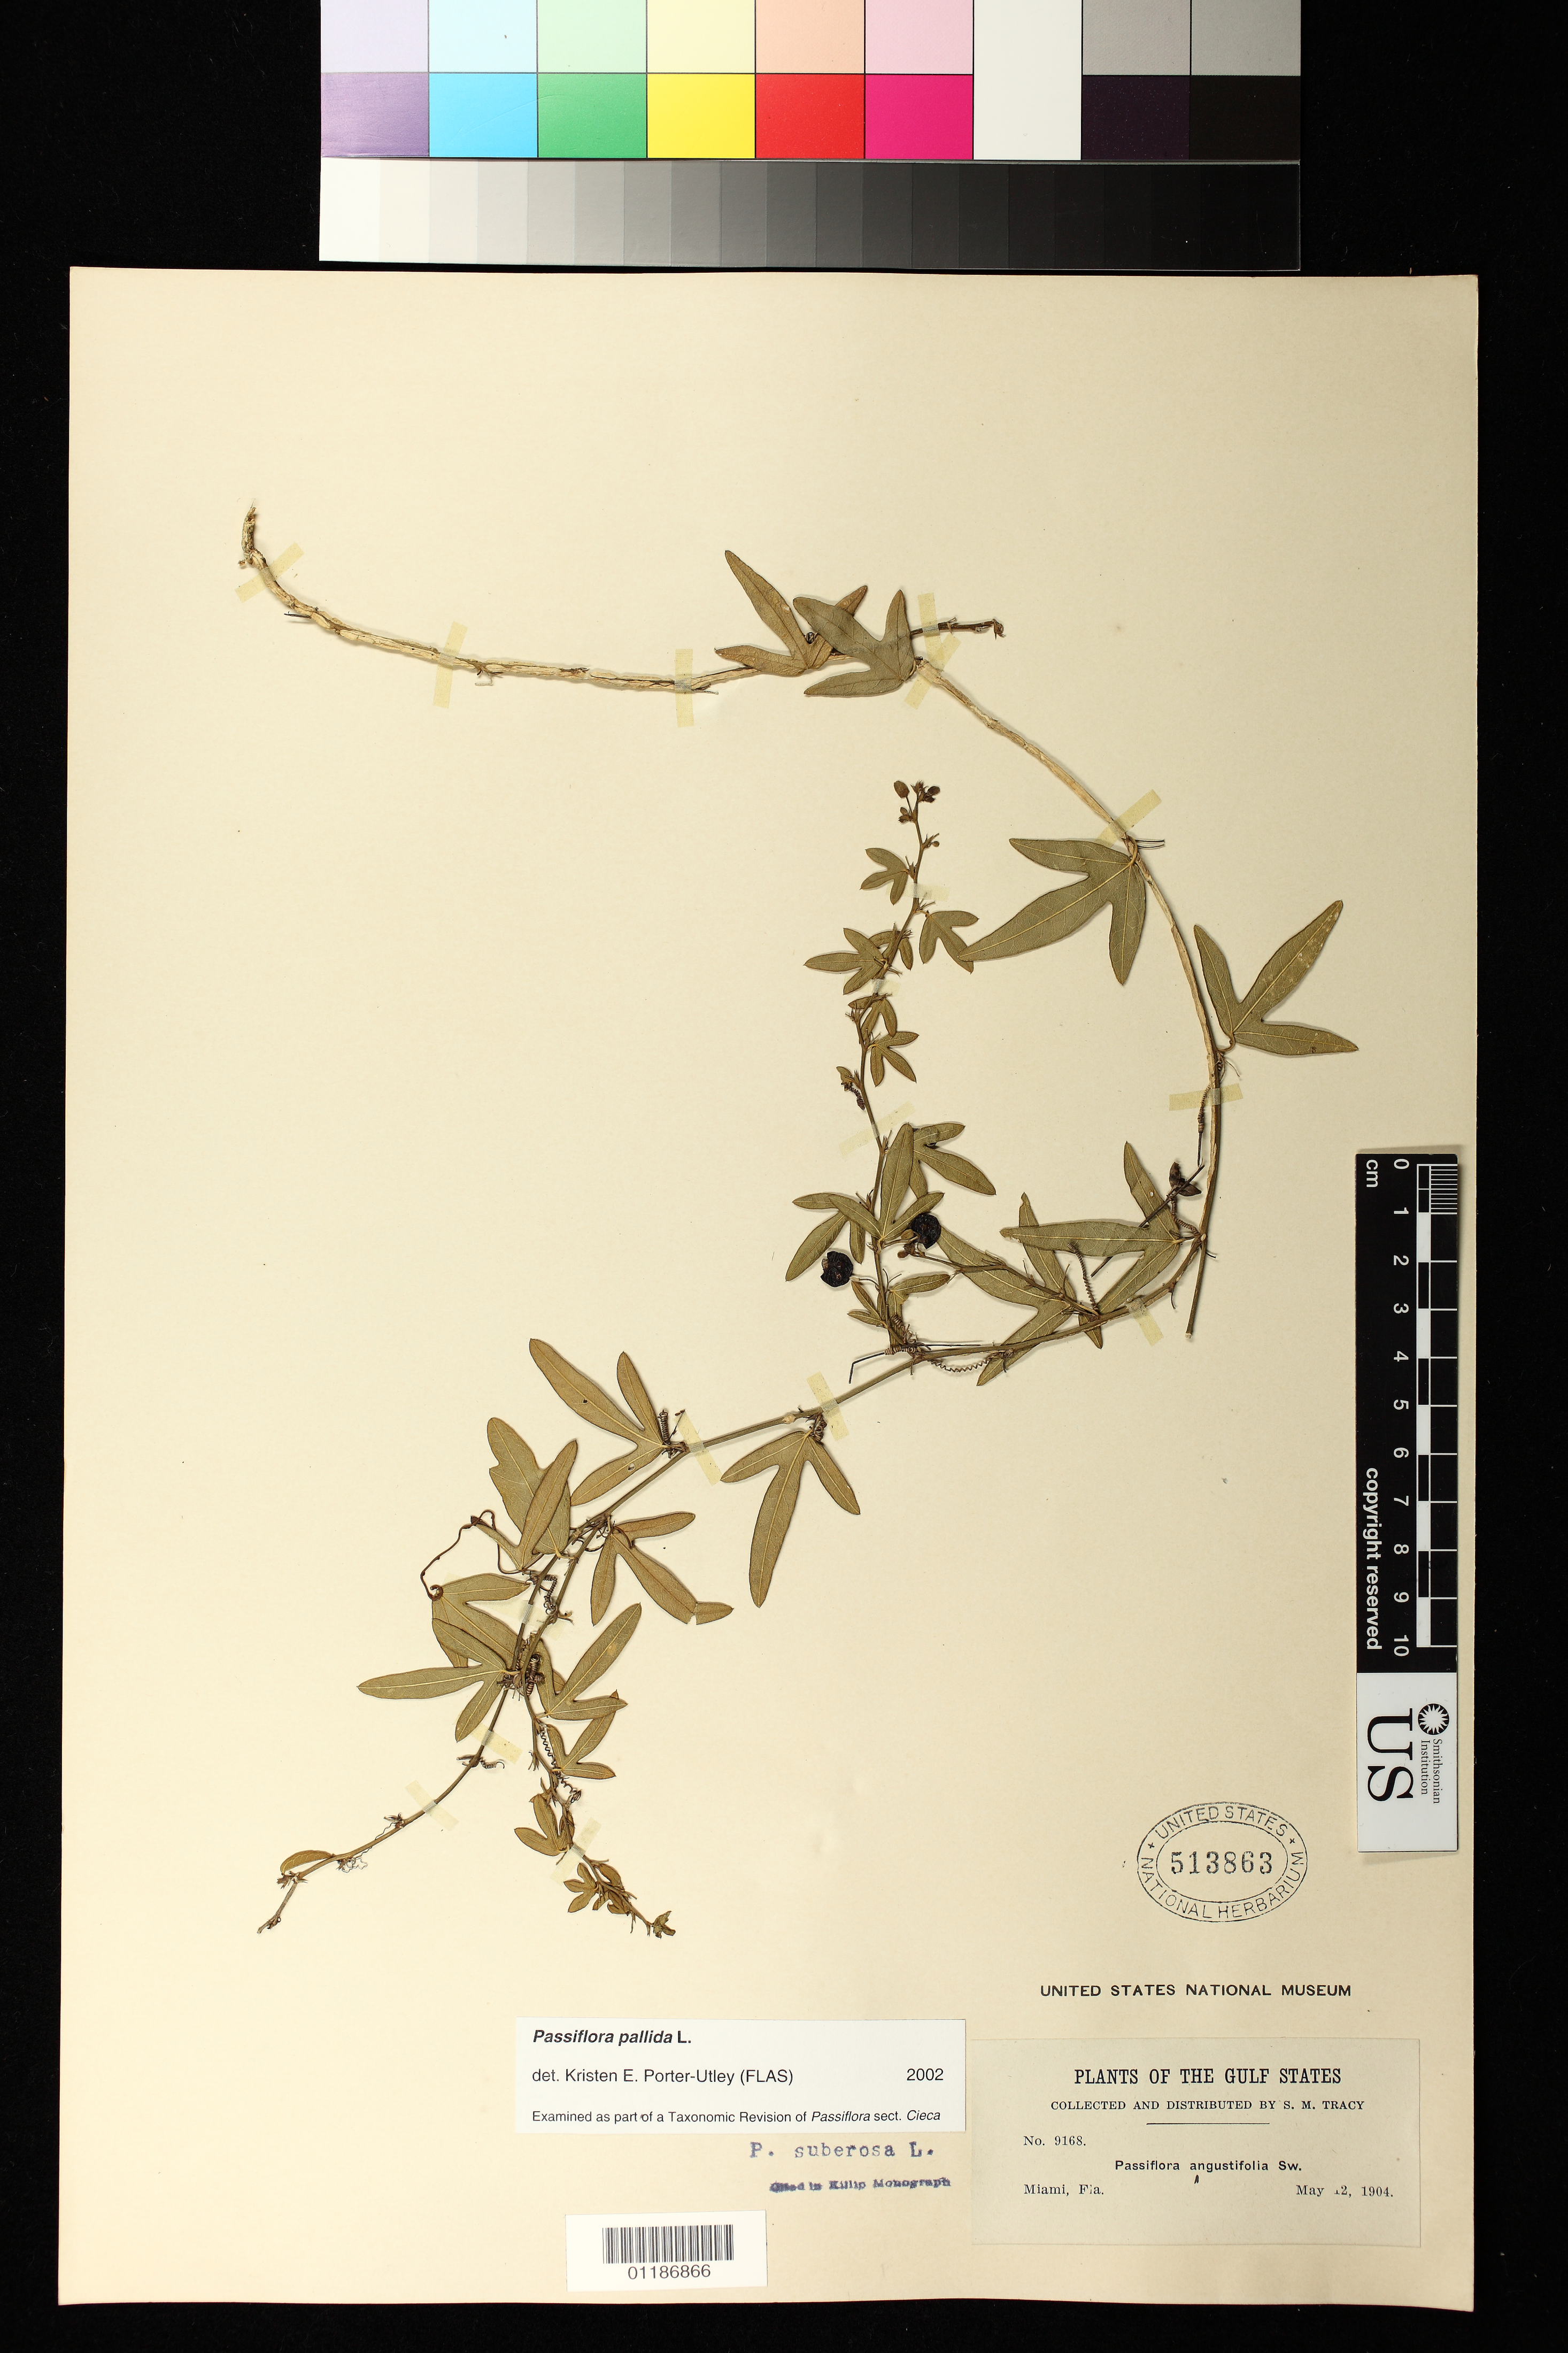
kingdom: Plantae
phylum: Tracheophyta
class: Magnoliopsida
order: Malpighiales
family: Passifloraceae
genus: Passiflora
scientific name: Passiflora pallida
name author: L.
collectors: S. M. Tracy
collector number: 9168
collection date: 1904-05-12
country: United States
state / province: Florida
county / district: Dade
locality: Miami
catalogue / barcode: US 513863